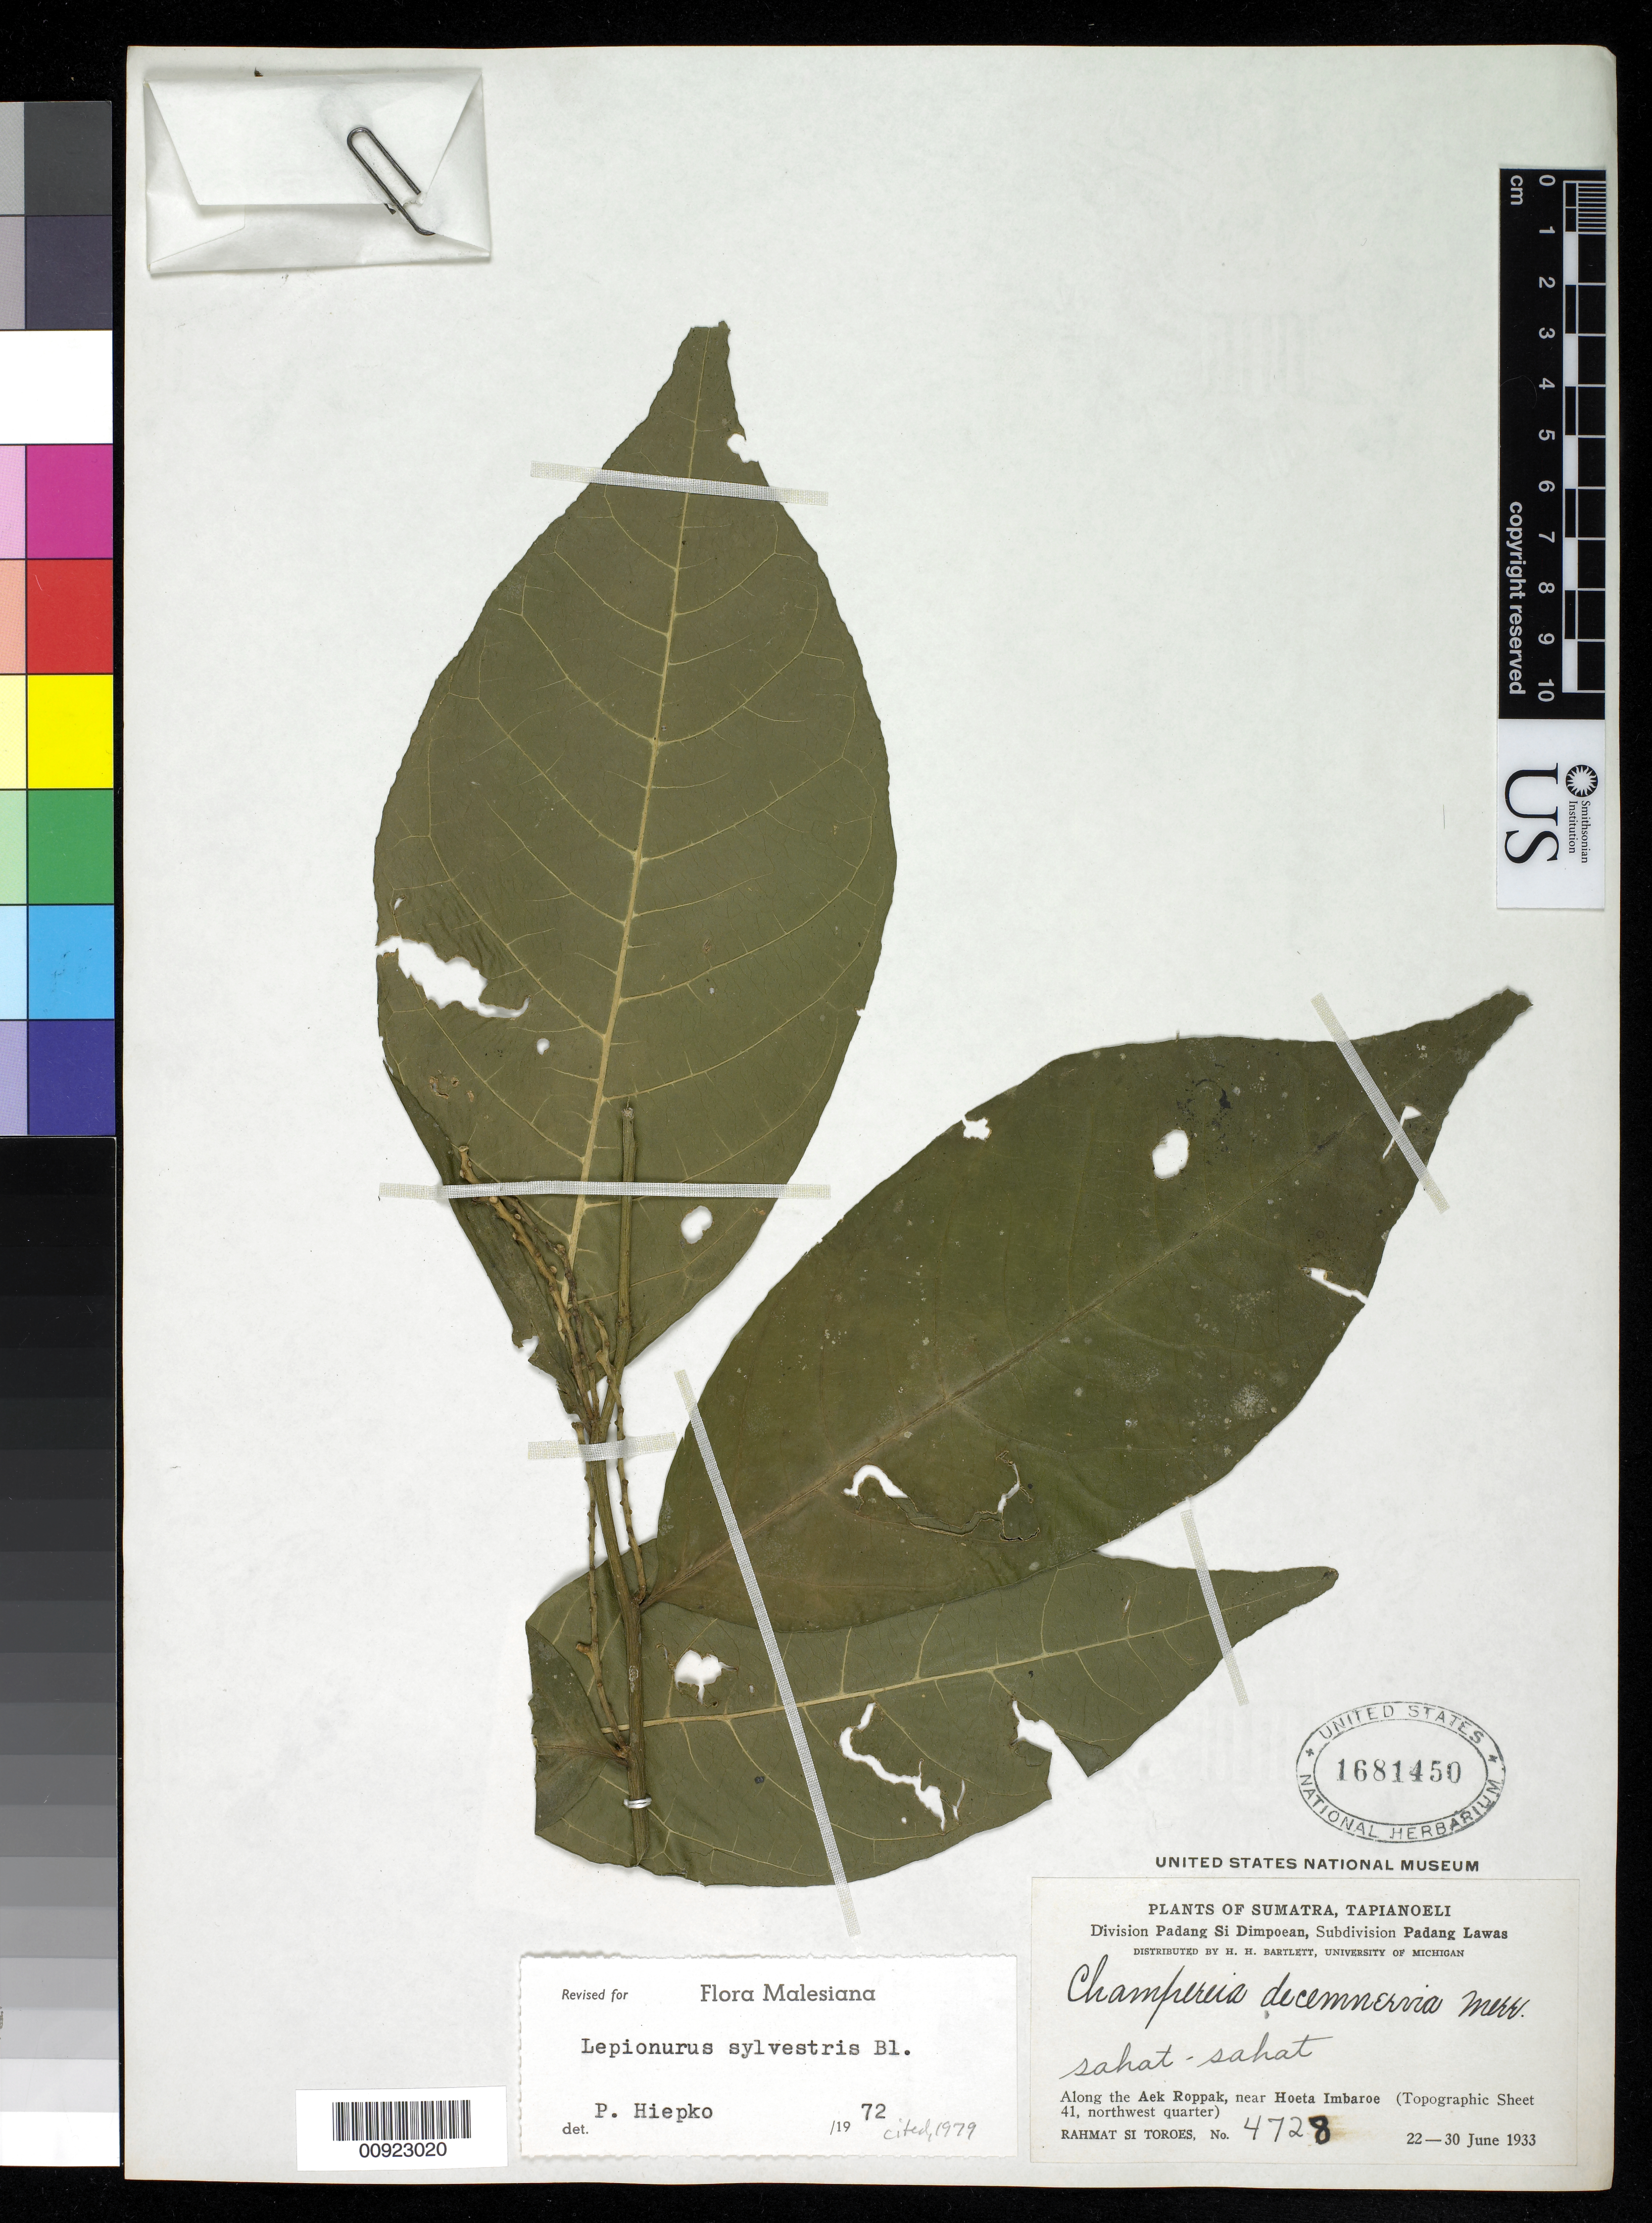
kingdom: Plantae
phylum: Tracheophyta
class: Magnoliopsida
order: Santalales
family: Opiliaceae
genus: Lepionurus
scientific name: Lepionurus sylvestris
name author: Blume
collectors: Rahmat Si Boeea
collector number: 4728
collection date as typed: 22 Jun 1933 to 30 Jun 1933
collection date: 1933-06-22/1933-06-30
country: Indonesia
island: Sumatra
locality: Tapianoeli Division Padang Si Dimpoean, Subdivision Padan Lawas; Along the Aek Roppak, near Hoeta Imbaroe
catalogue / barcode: US 1681450